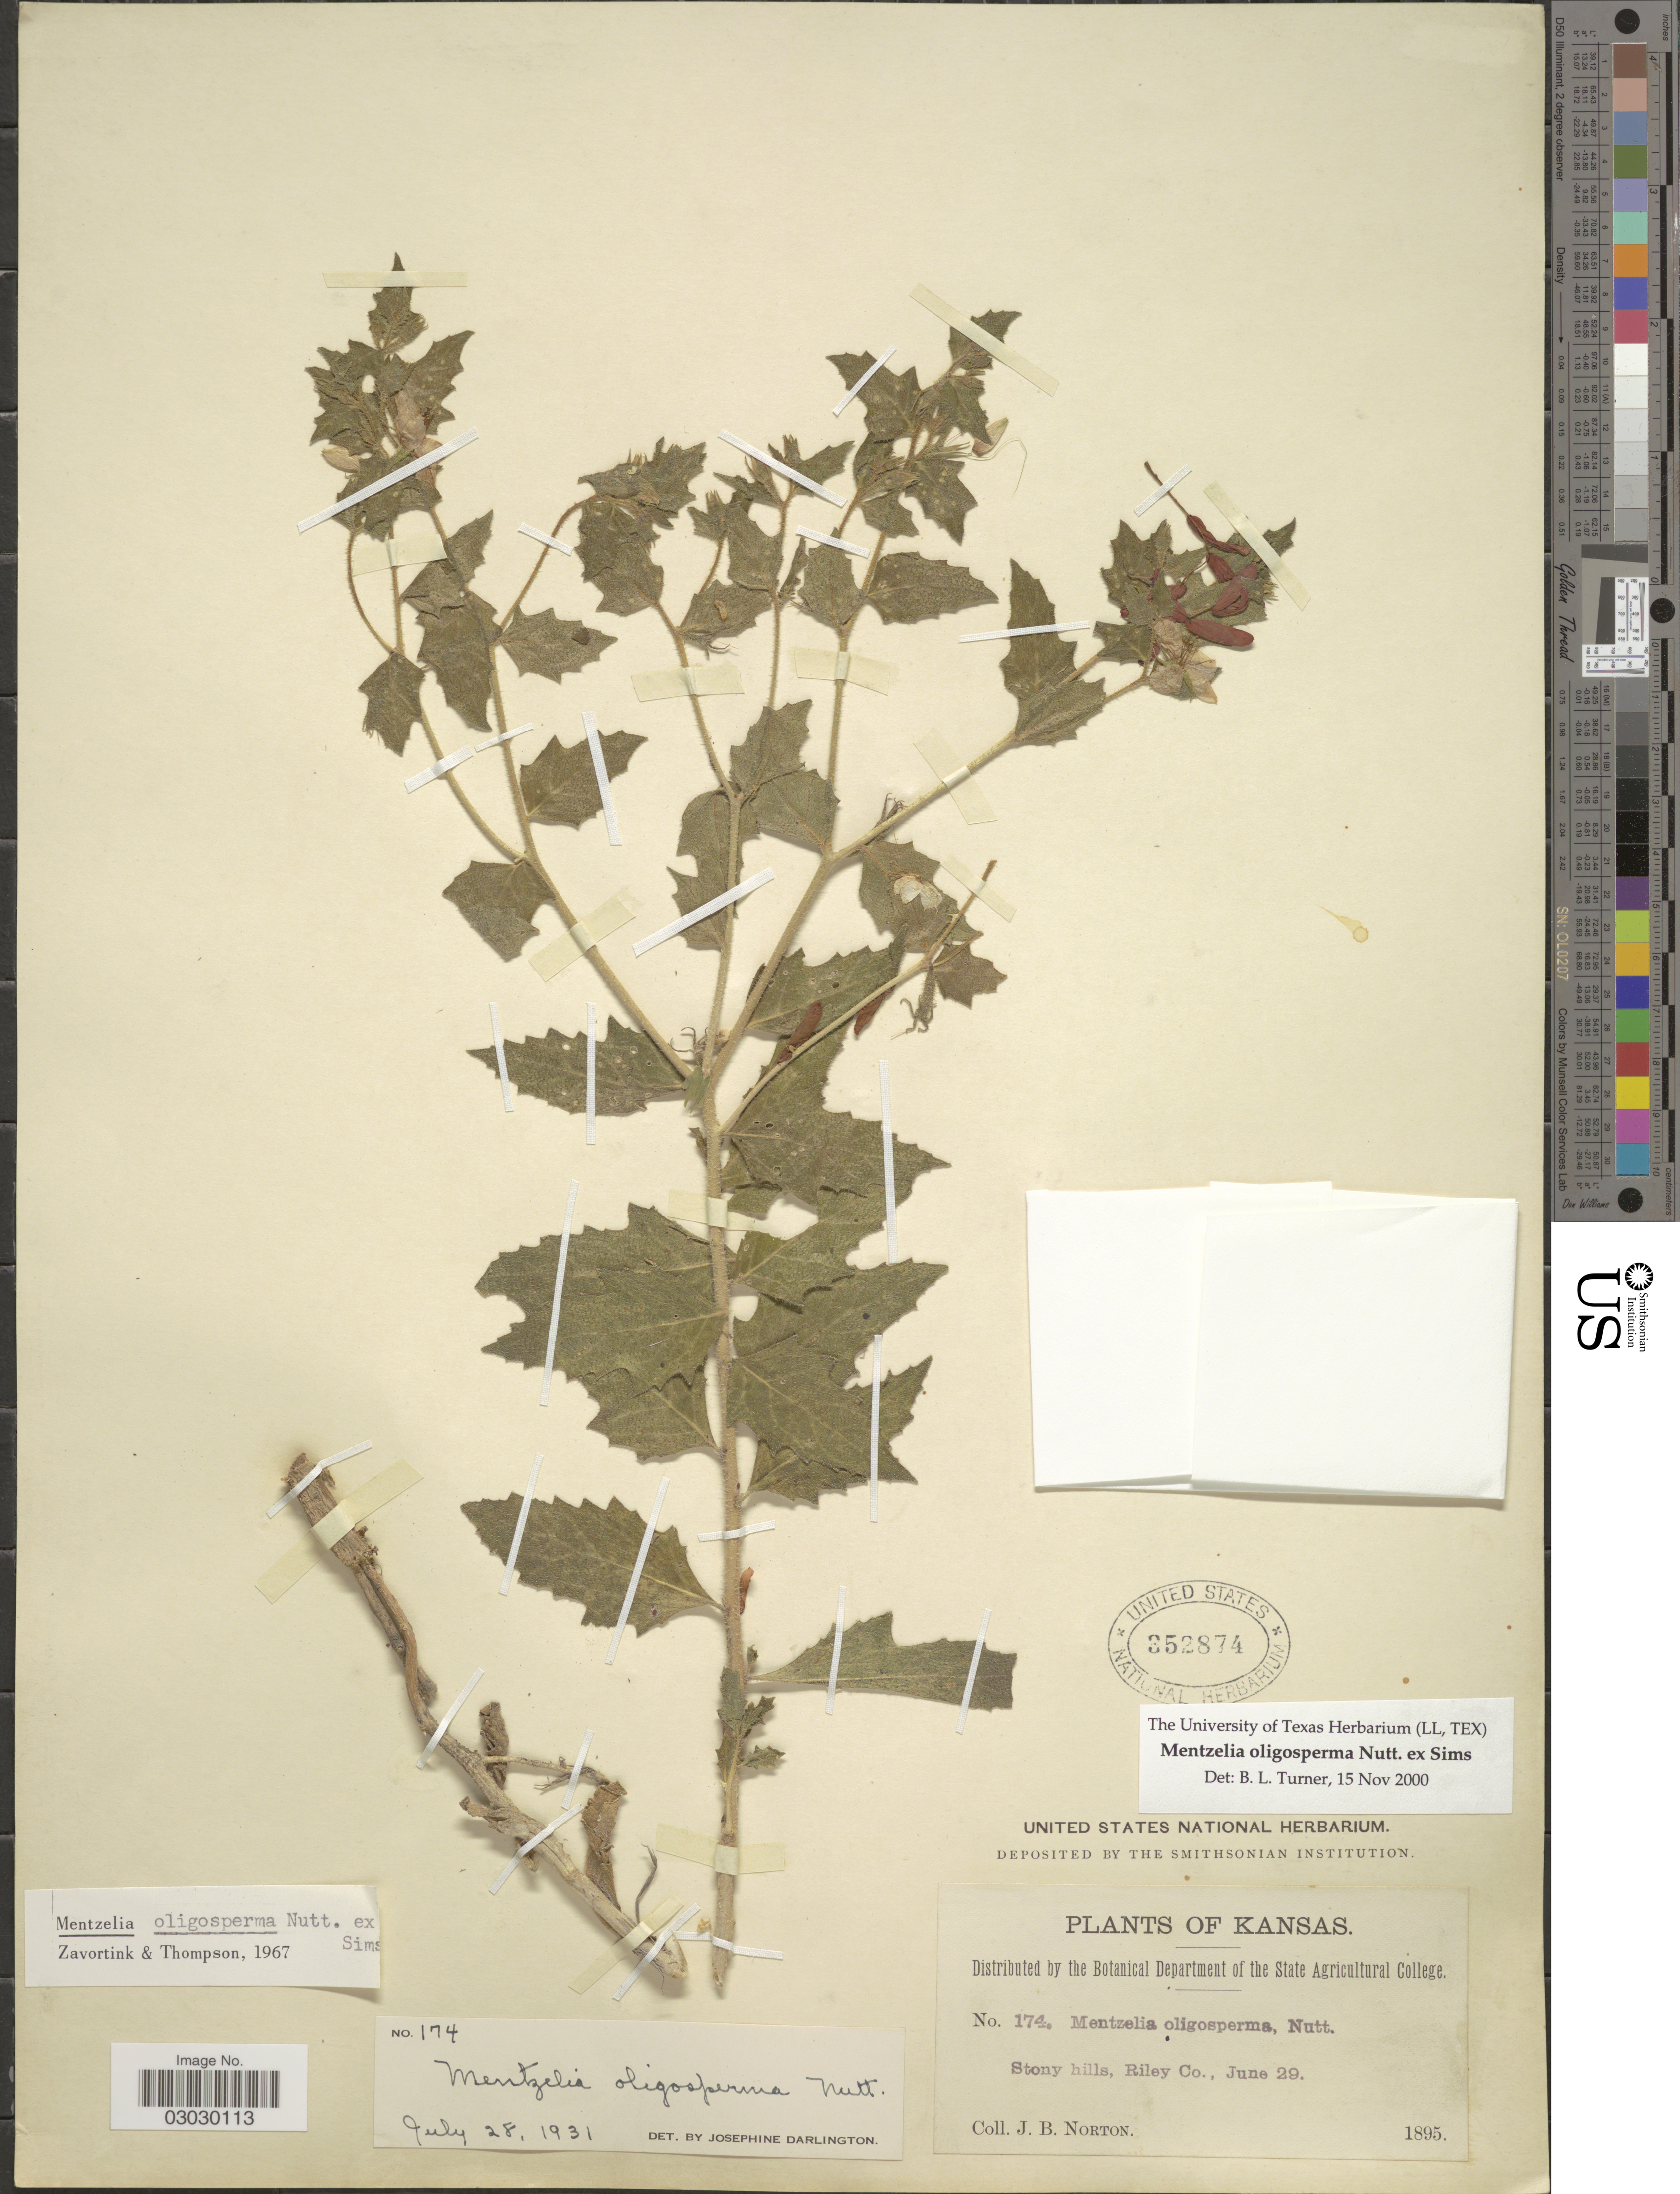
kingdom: Plantae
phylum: Tracheophyta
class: Magnoliopsida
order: Cornales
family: Loasaceae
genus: Mentzelia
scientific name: Mentzelia oligosperma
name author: Nutt. ex Sims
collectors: J. B. Norton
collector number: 174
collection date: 1895-06-29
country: United States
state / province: Kansas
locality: Stony hills, Riley Co.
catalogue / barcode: US 352874